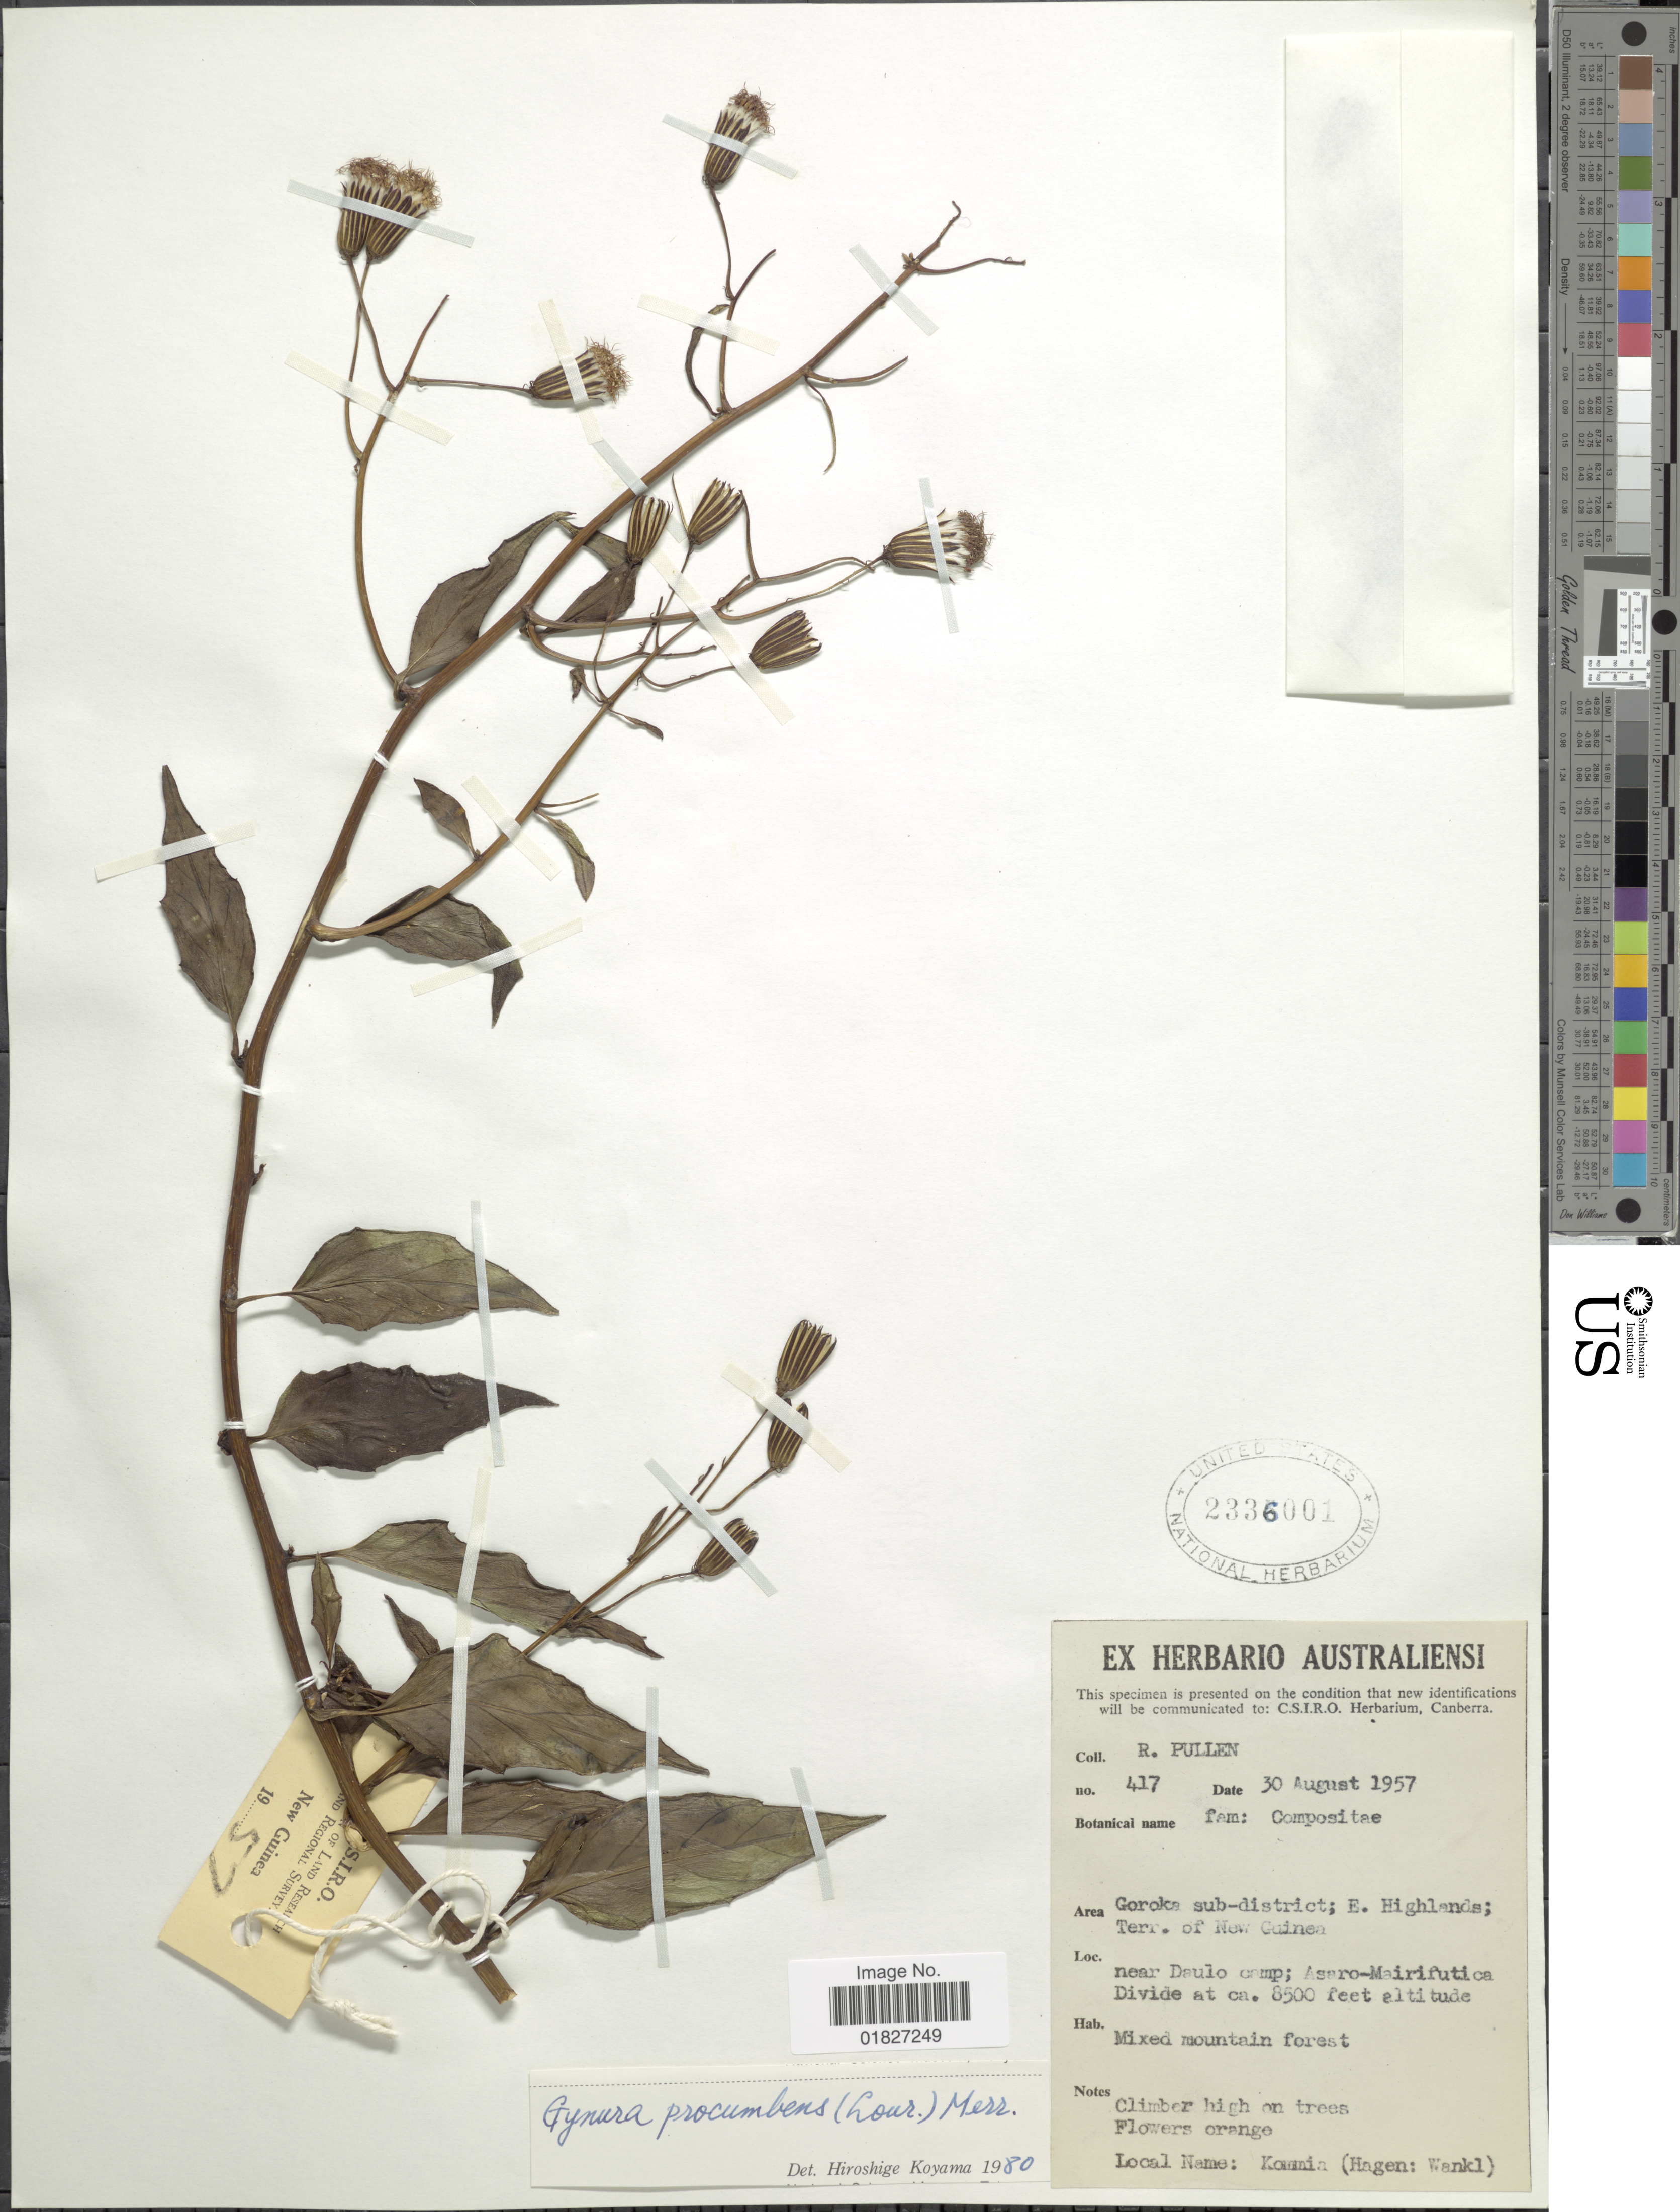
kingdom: Plantae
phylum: Tracheophyta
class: Magnoliopsida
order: Asterales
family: Asteraceae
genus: Gynura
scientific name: Gynura procumbens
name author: (Lour.) Merr.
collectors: R. Pullen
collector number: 417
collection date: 1957-08-30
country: Papua New Guinea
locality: Goroka sub-district, E. Highlands, Terr. of New Guinea, near Daulo Camp, Asaro-Mairifutica Divide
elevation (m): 2591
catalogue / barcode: US 2336001